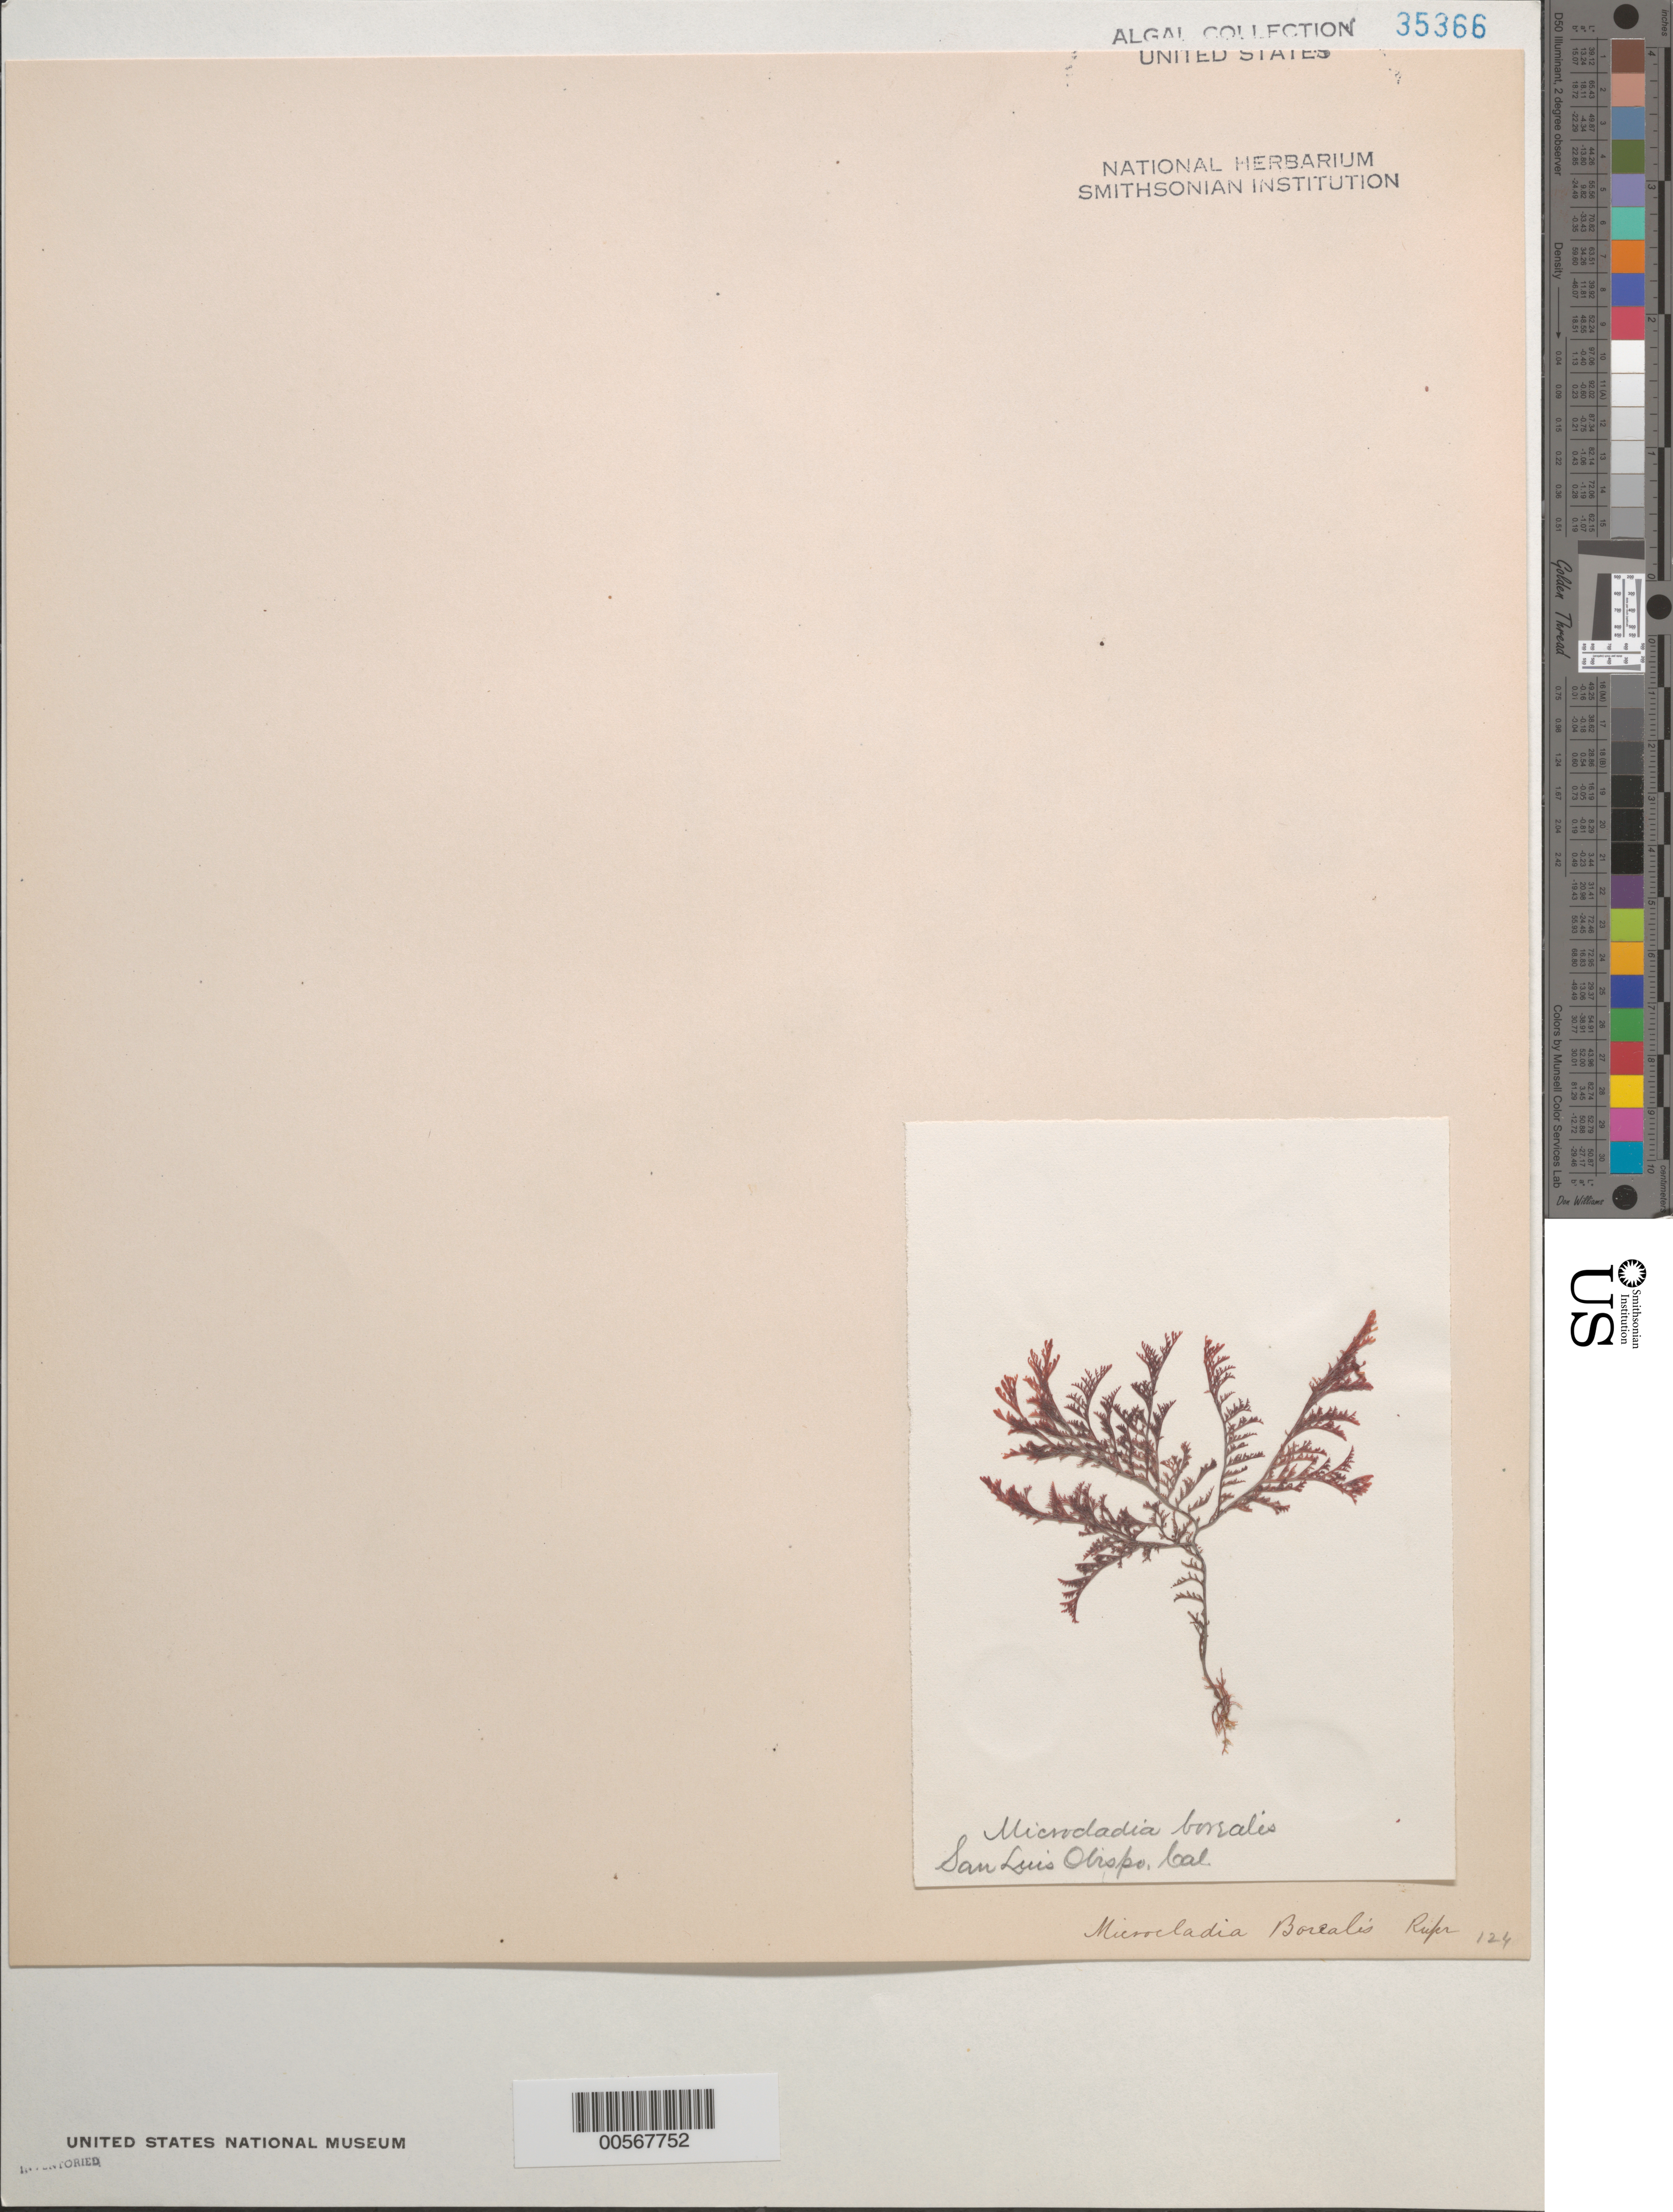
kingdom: Plantae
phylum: Rhodophyta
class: Florideophyceae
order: Ceramiales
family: Ceramiaceae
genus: Microcladia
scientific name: Microcladia borealis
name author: Rupr.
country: United States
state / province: California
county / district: San Luis Obispo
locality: San Luis Obispo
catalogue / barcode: US 35366